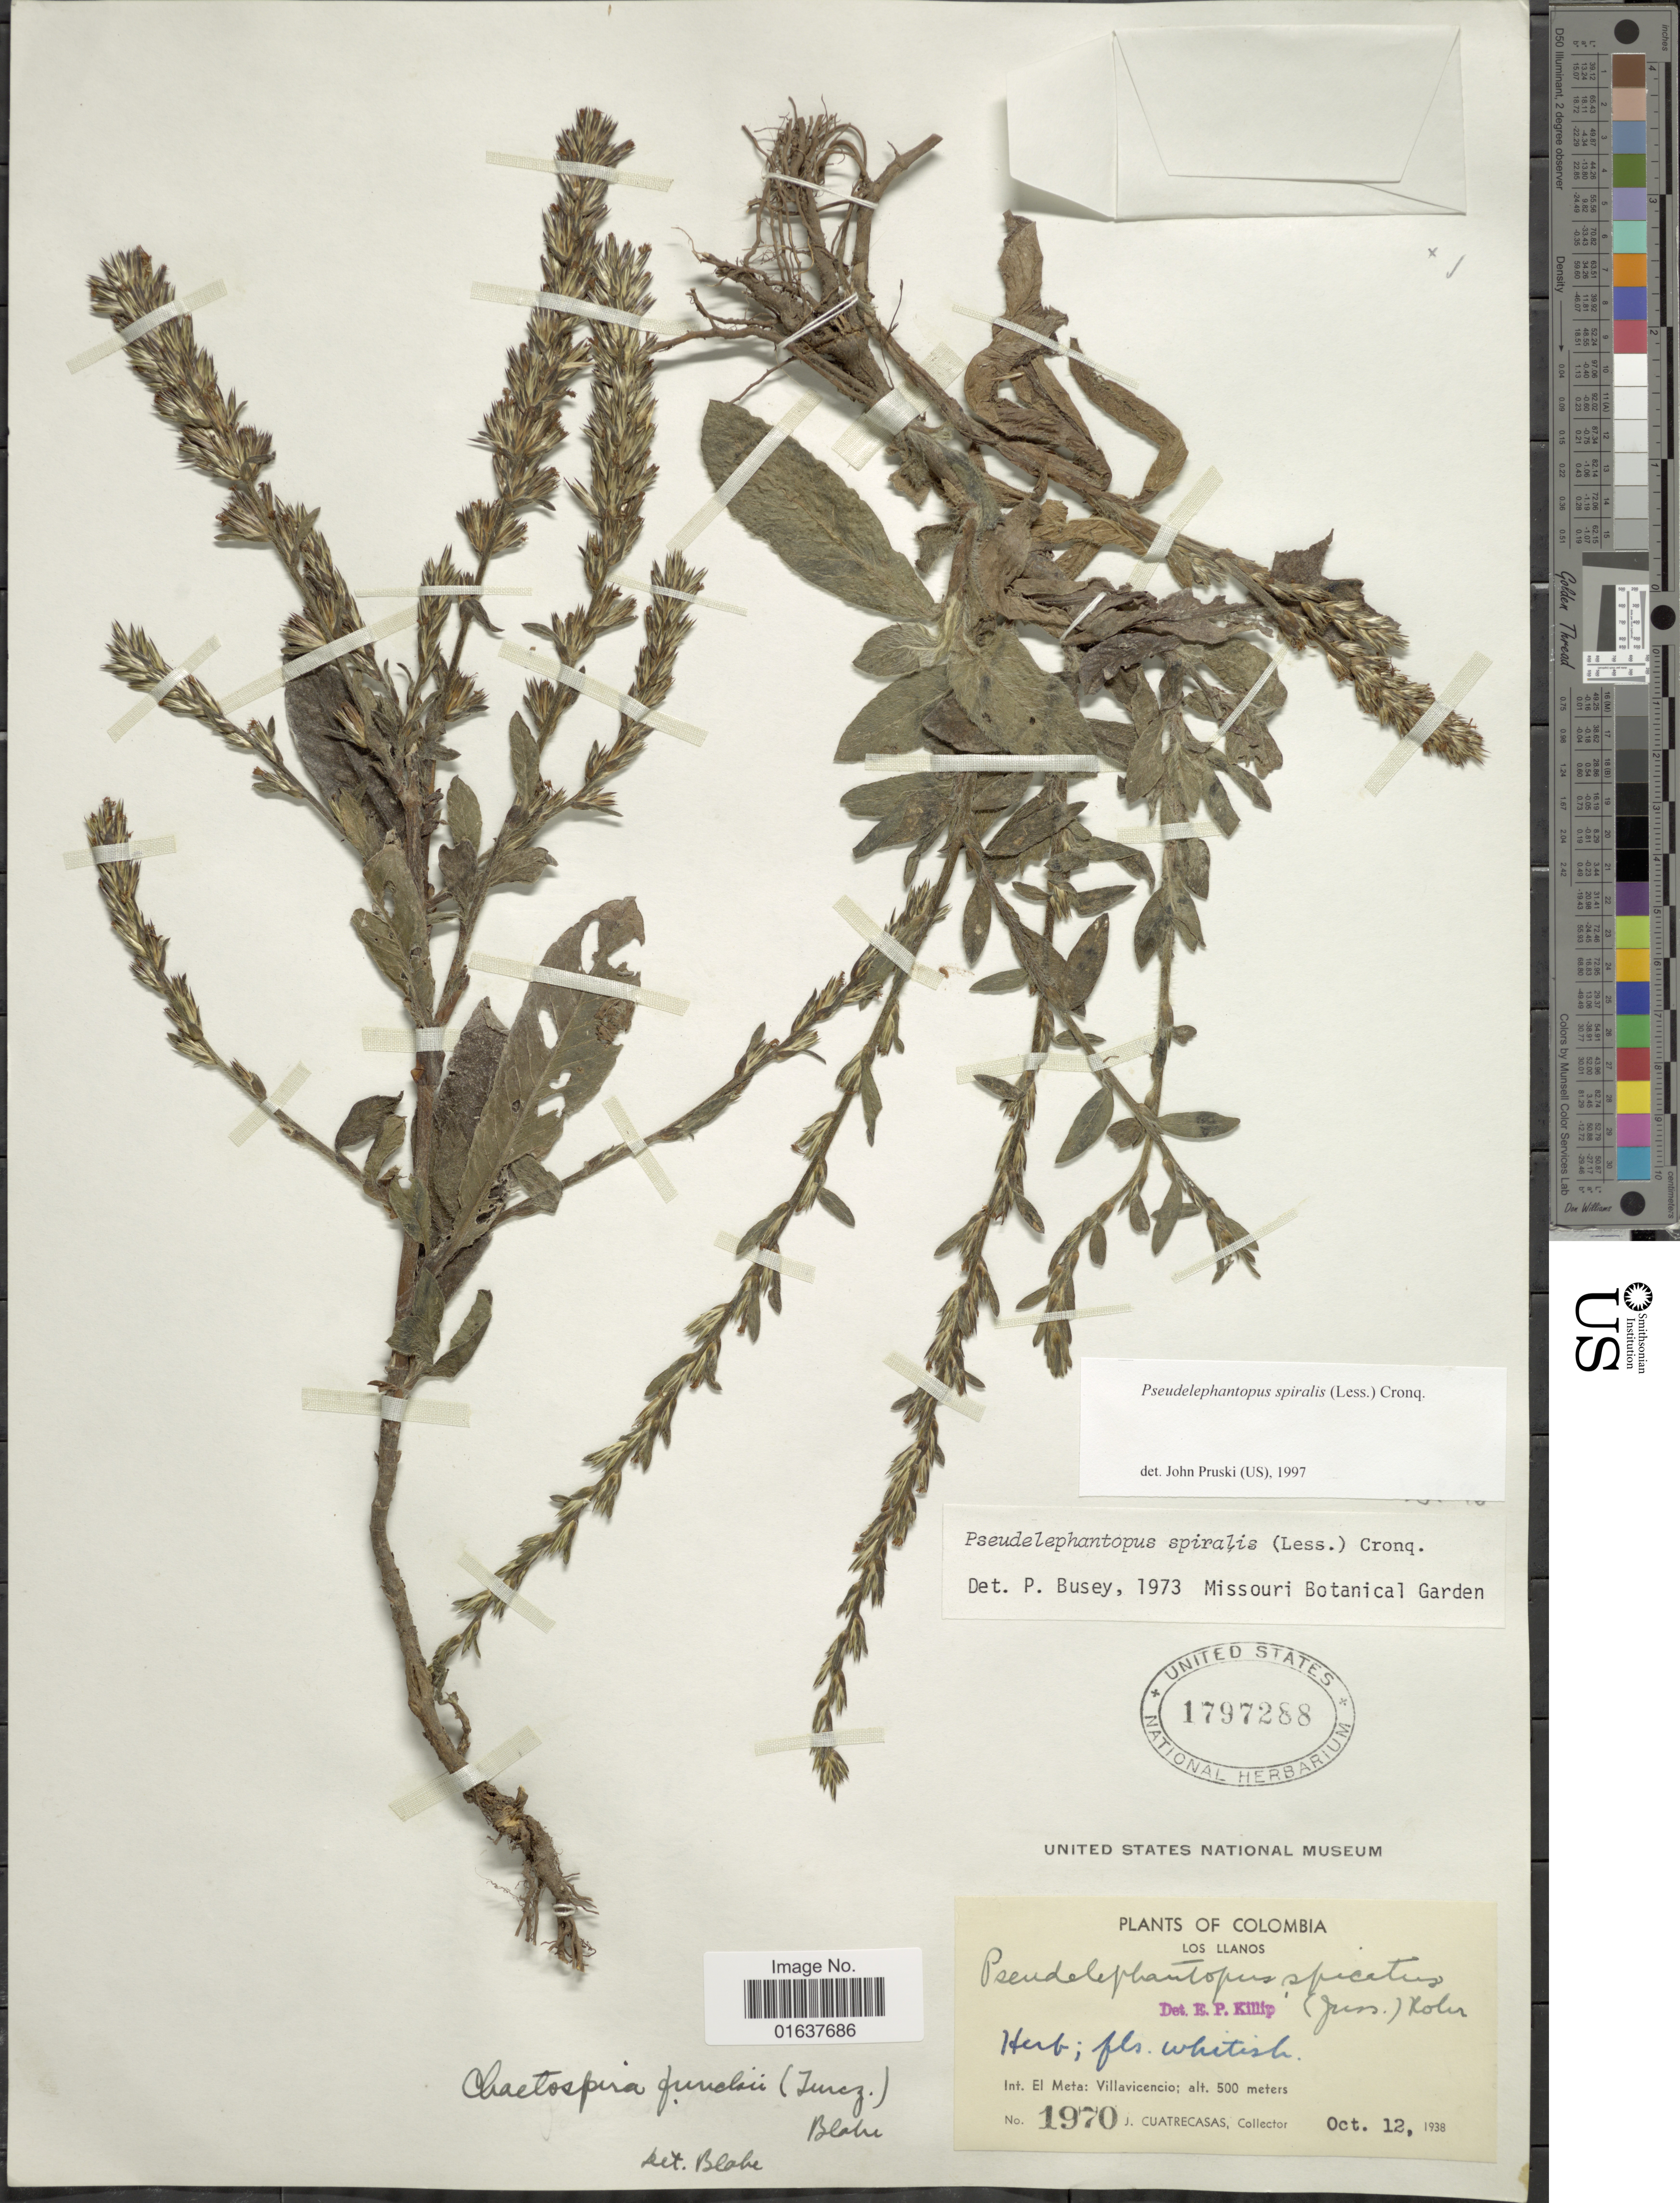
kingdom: Plantae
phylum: Tracheophyta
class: Magnoliopsida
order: Asterales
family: Asteraceae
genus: Pseudelephantopus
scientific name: Pseudelephantopus spiralis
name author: (Less.) Cronquist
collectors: J. Cuatrecasas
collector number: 1970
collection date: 1938-10-12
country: Colombia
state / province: Meta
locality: Los Llanos, Int. El Meta: Villavicencio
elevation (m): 500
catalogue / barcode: US 1797288